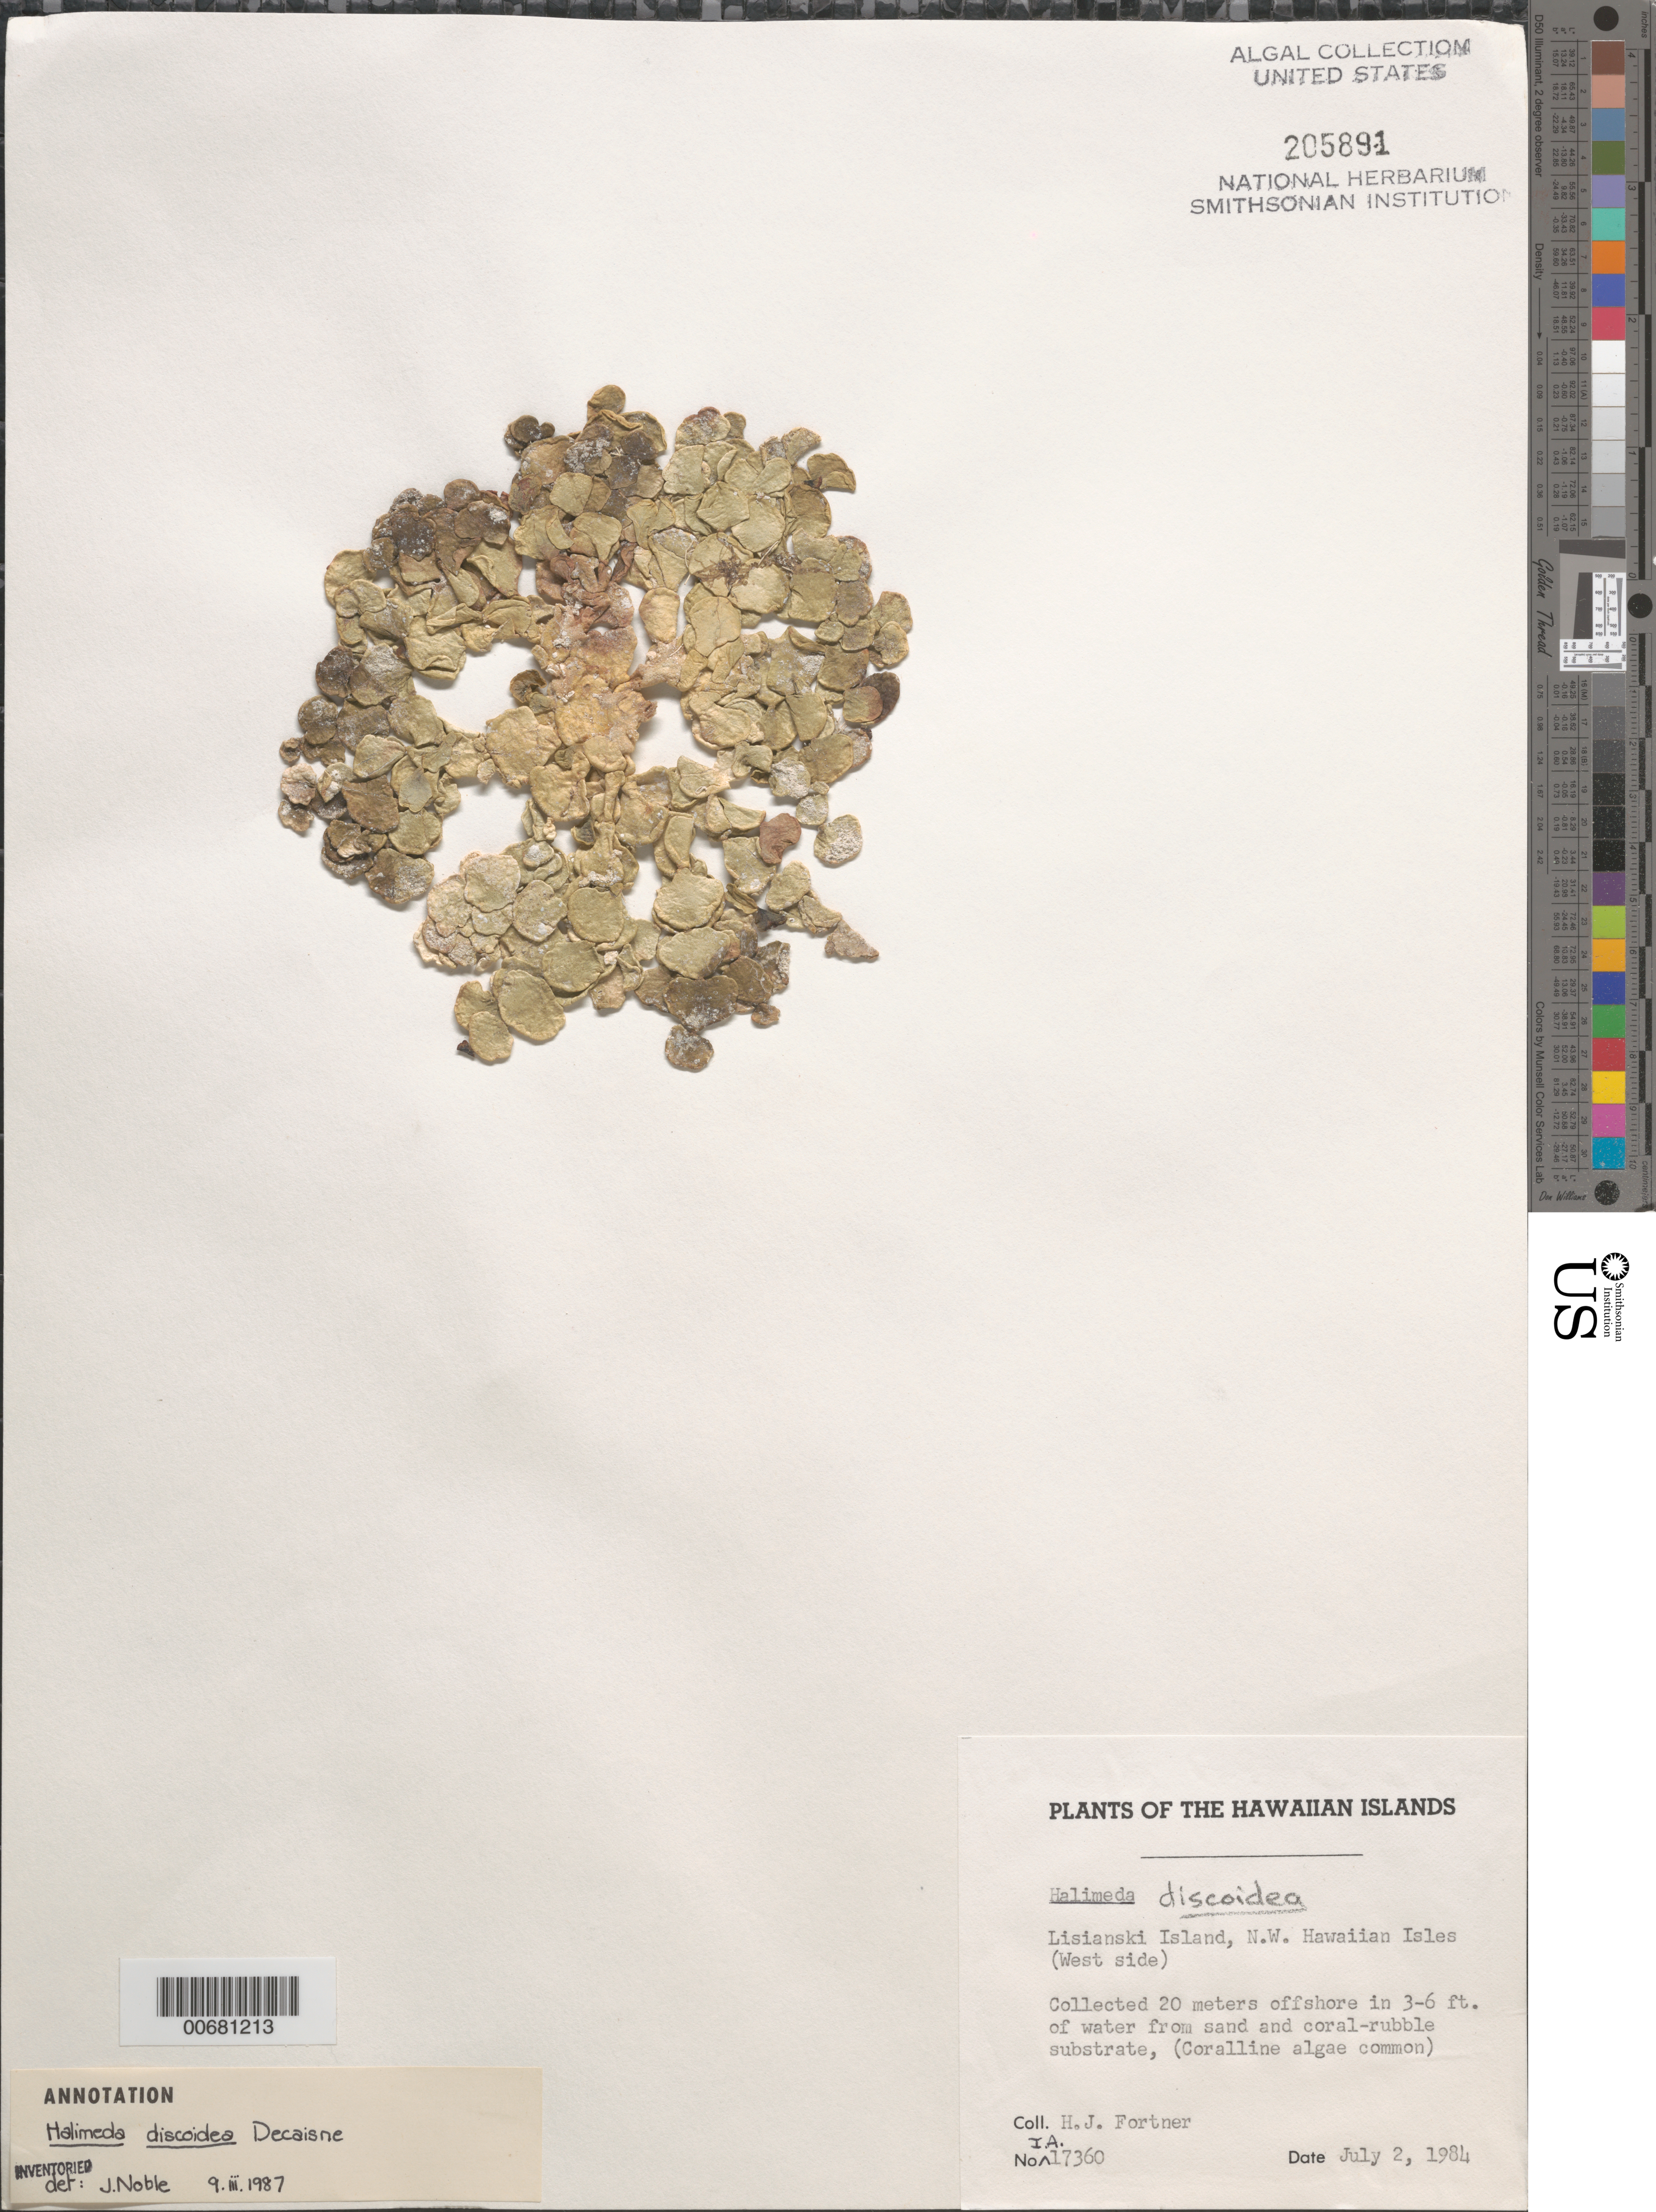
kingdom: Plantae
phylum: Chlorophyta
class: Ulvophyceae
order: Bryopsidales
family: Halimedaceae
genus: Halimeda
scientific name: Halimeda discoidea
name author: Decne.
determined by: Noble, J.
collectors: H. Fortner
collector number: IAA 17360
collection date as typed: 02 Jul 1984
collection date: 1984-07-02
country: United States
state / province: Hawaii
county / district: Honolulu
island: Lisianski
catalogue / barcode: US 205891